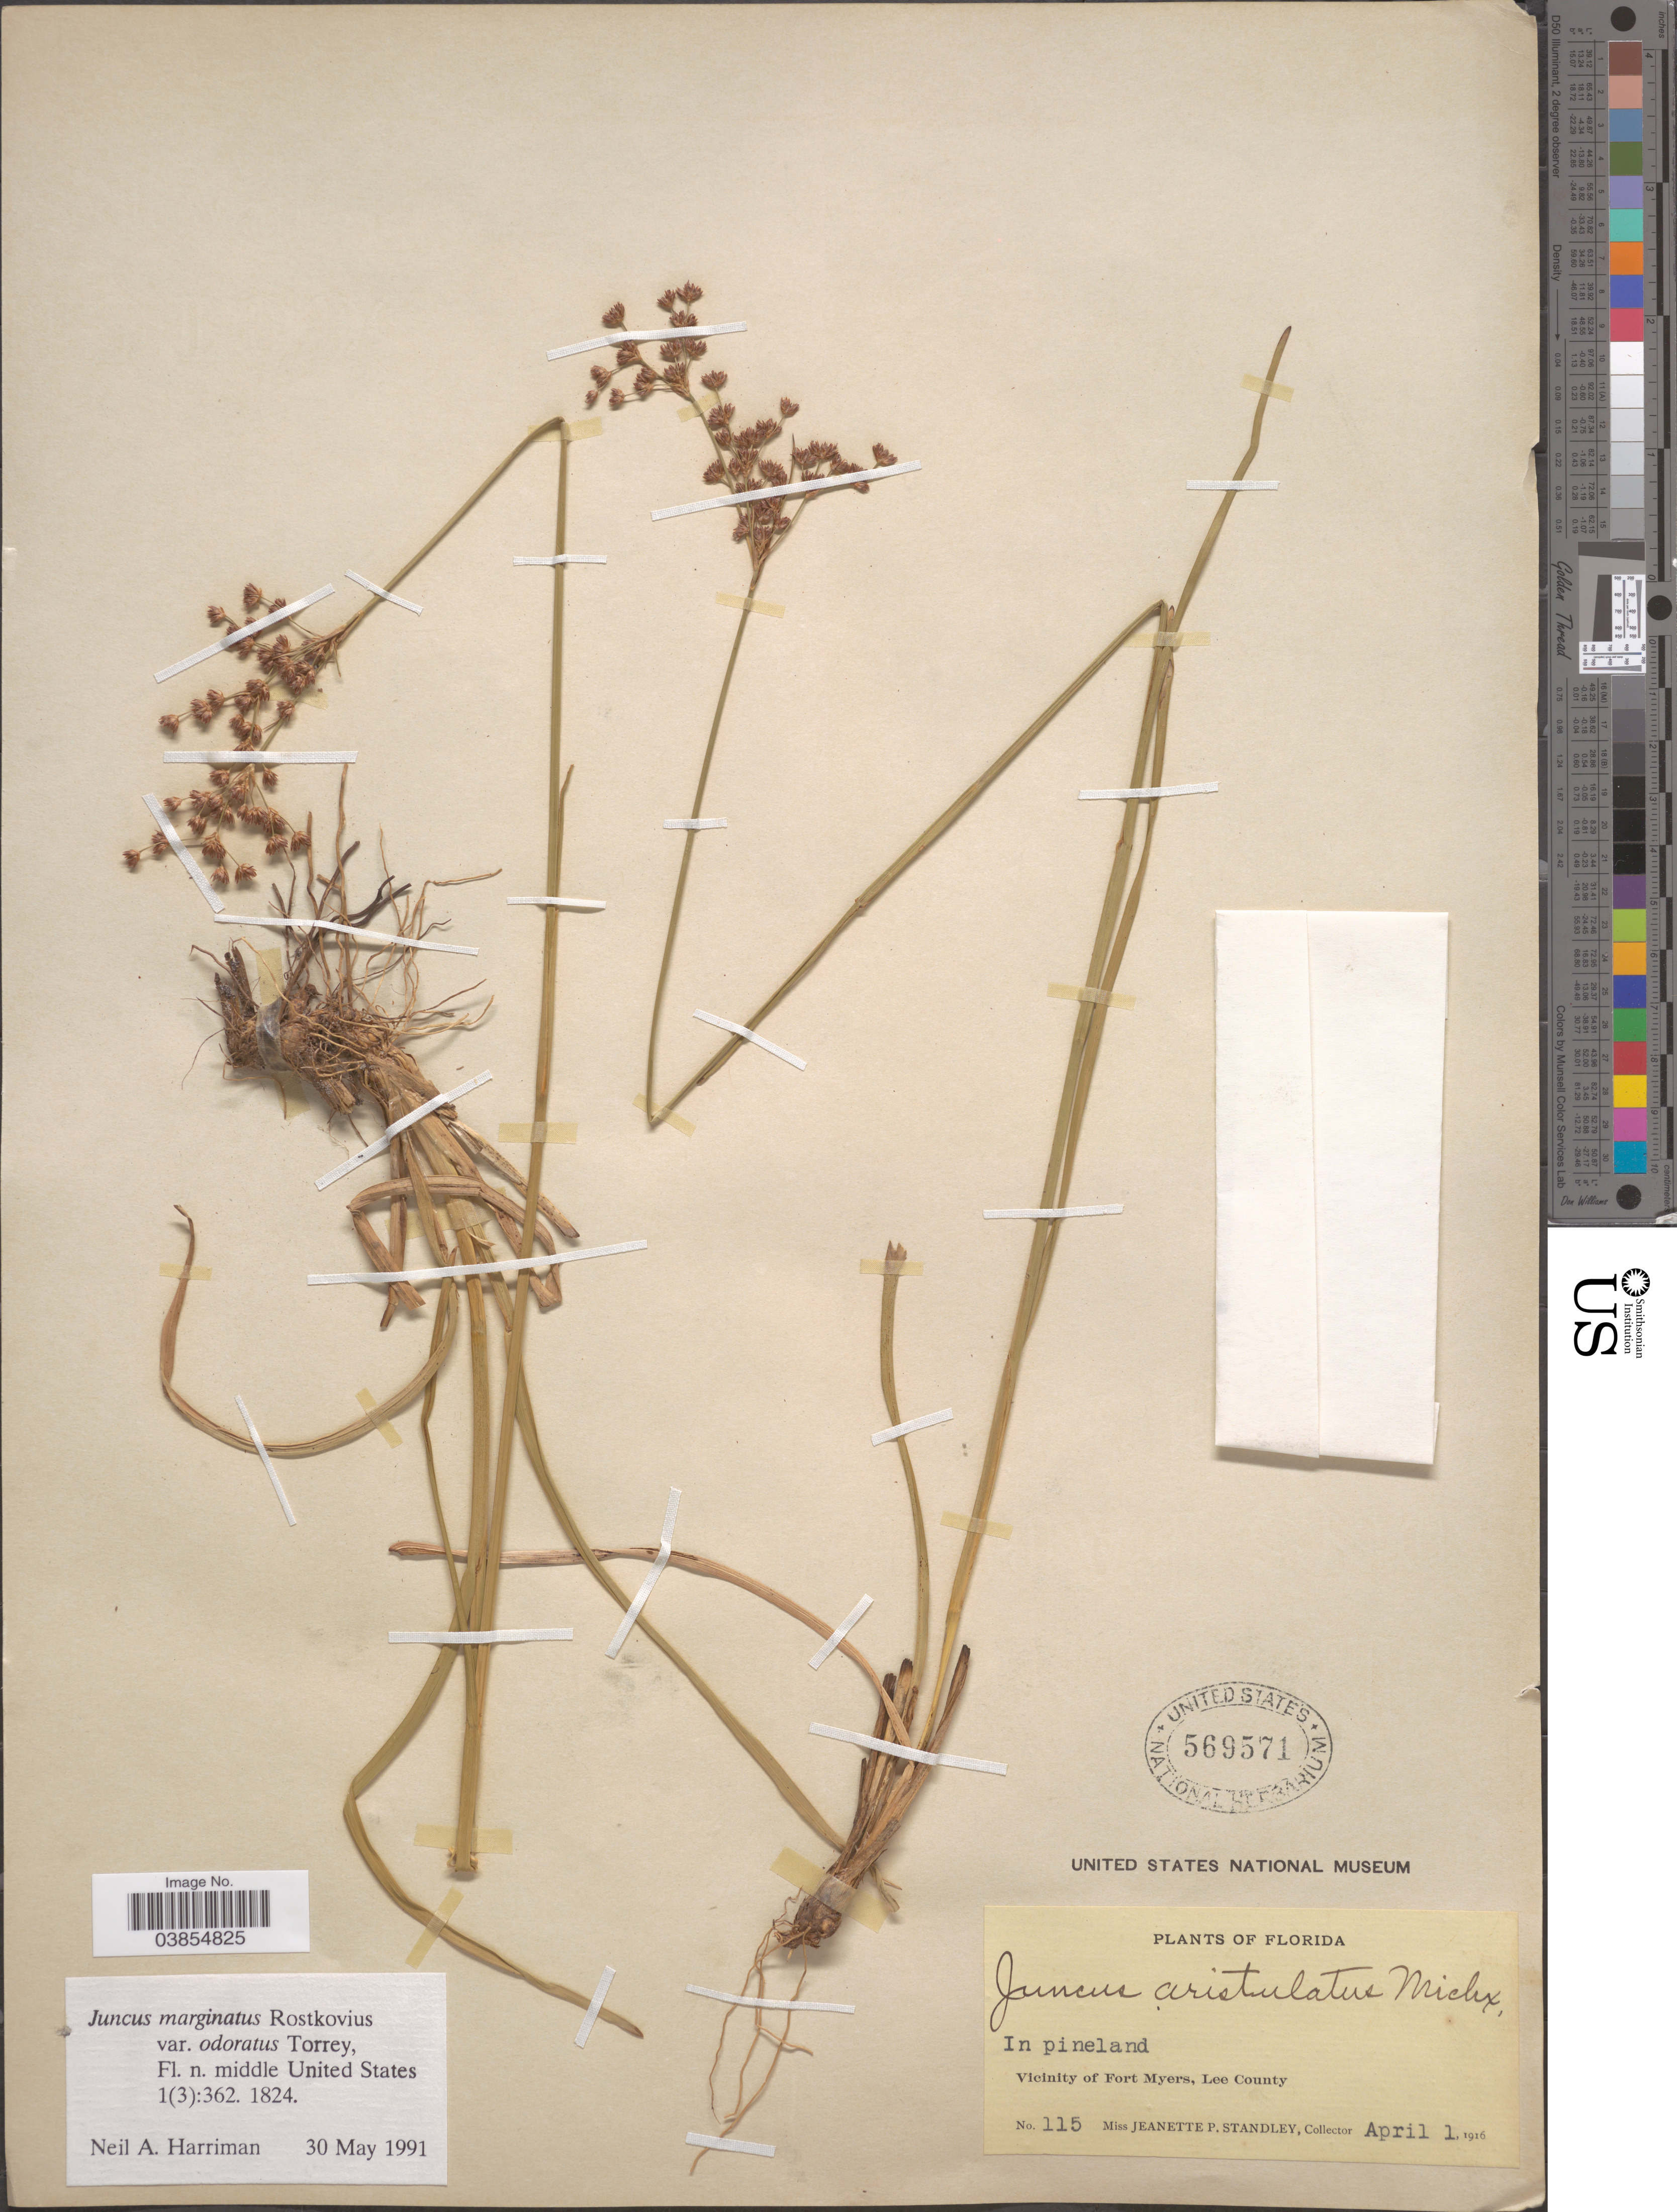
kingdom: Plantae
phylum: Tracheophyta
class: Liliopsida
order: Poales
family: Juncaceae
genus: Juncus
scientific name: Juncus marginatus var. odoratus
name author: Torr.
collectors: J. P. Standley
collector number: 115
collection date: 1916-04-01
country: United States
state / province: Florida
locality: Vicinity of Fort Myers, Lee County.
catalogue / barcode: US 569571